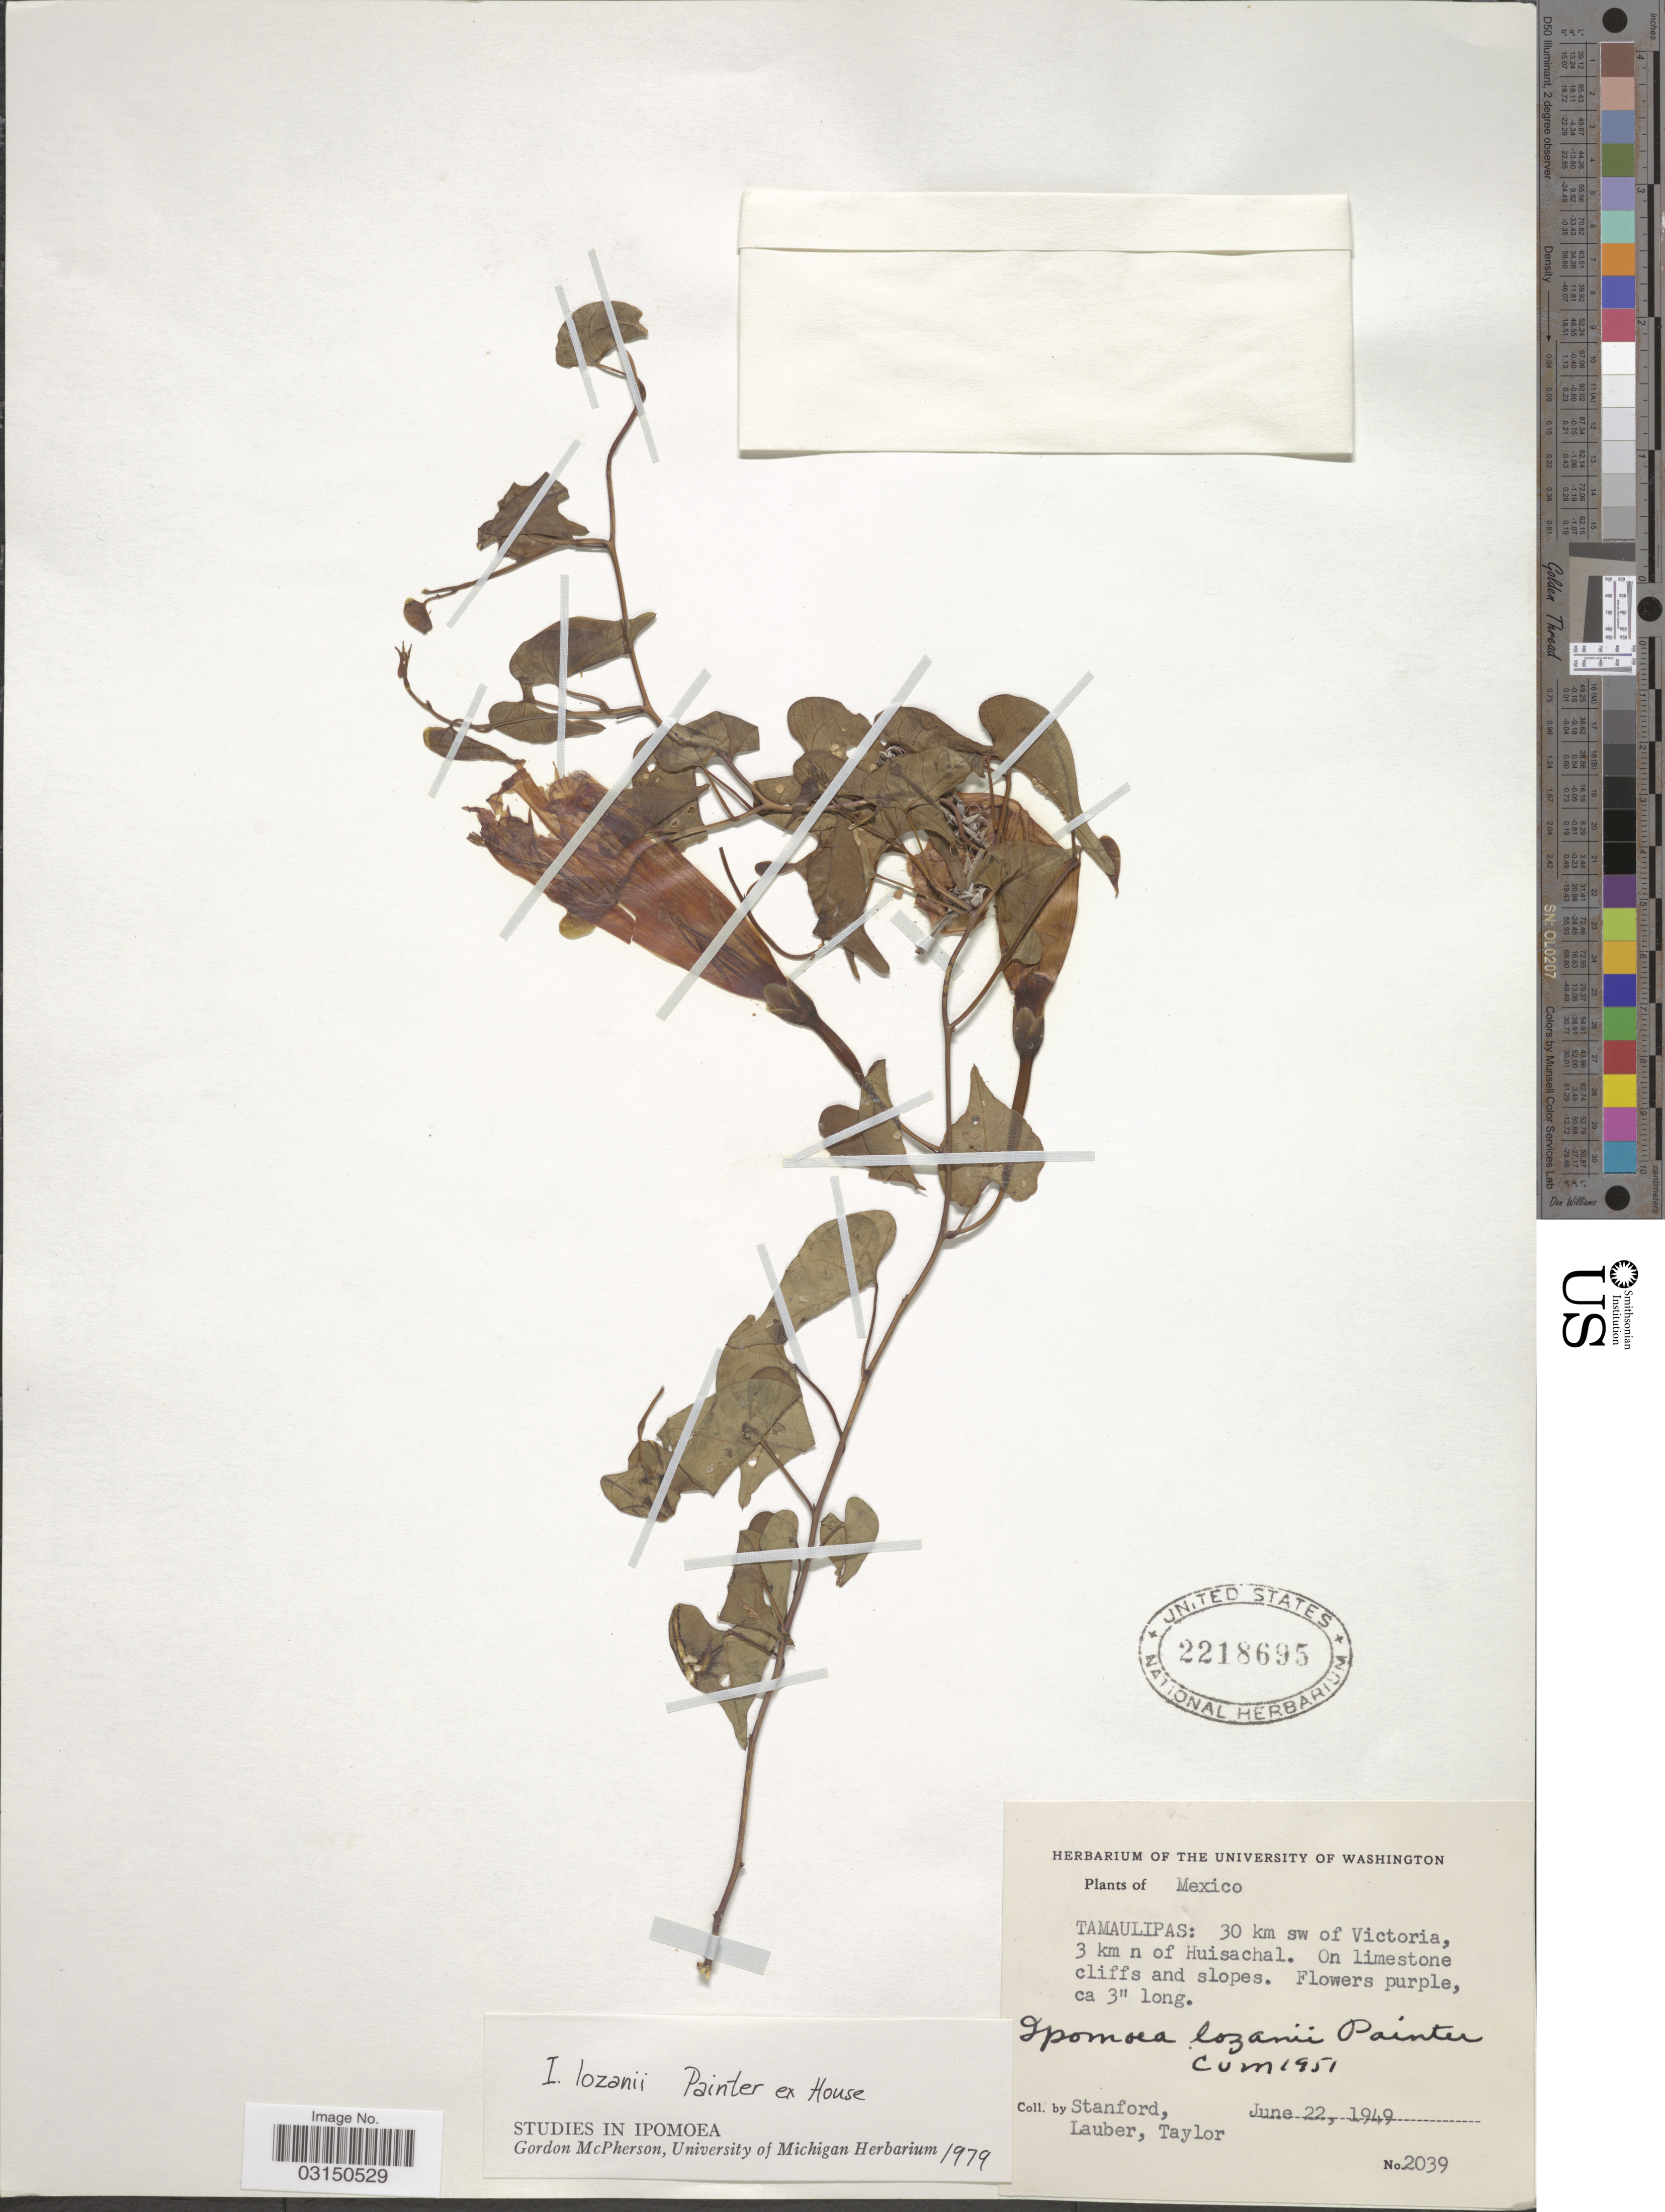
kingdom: Plantae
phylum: Tracheophyta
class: Magnoliopsida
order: Solanales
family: Convolvulaceae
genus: Ipomoea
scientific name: Ipomoea lozani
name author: J.H. Painter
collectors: -. Stanford, Lauber, -- & -- Taylor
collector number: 2039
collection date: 1949-06-22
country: Mexico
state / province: Tamaulipas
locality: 30 km sw of Victoria, 3 km n of Huisachal.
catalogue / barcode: US 2218695